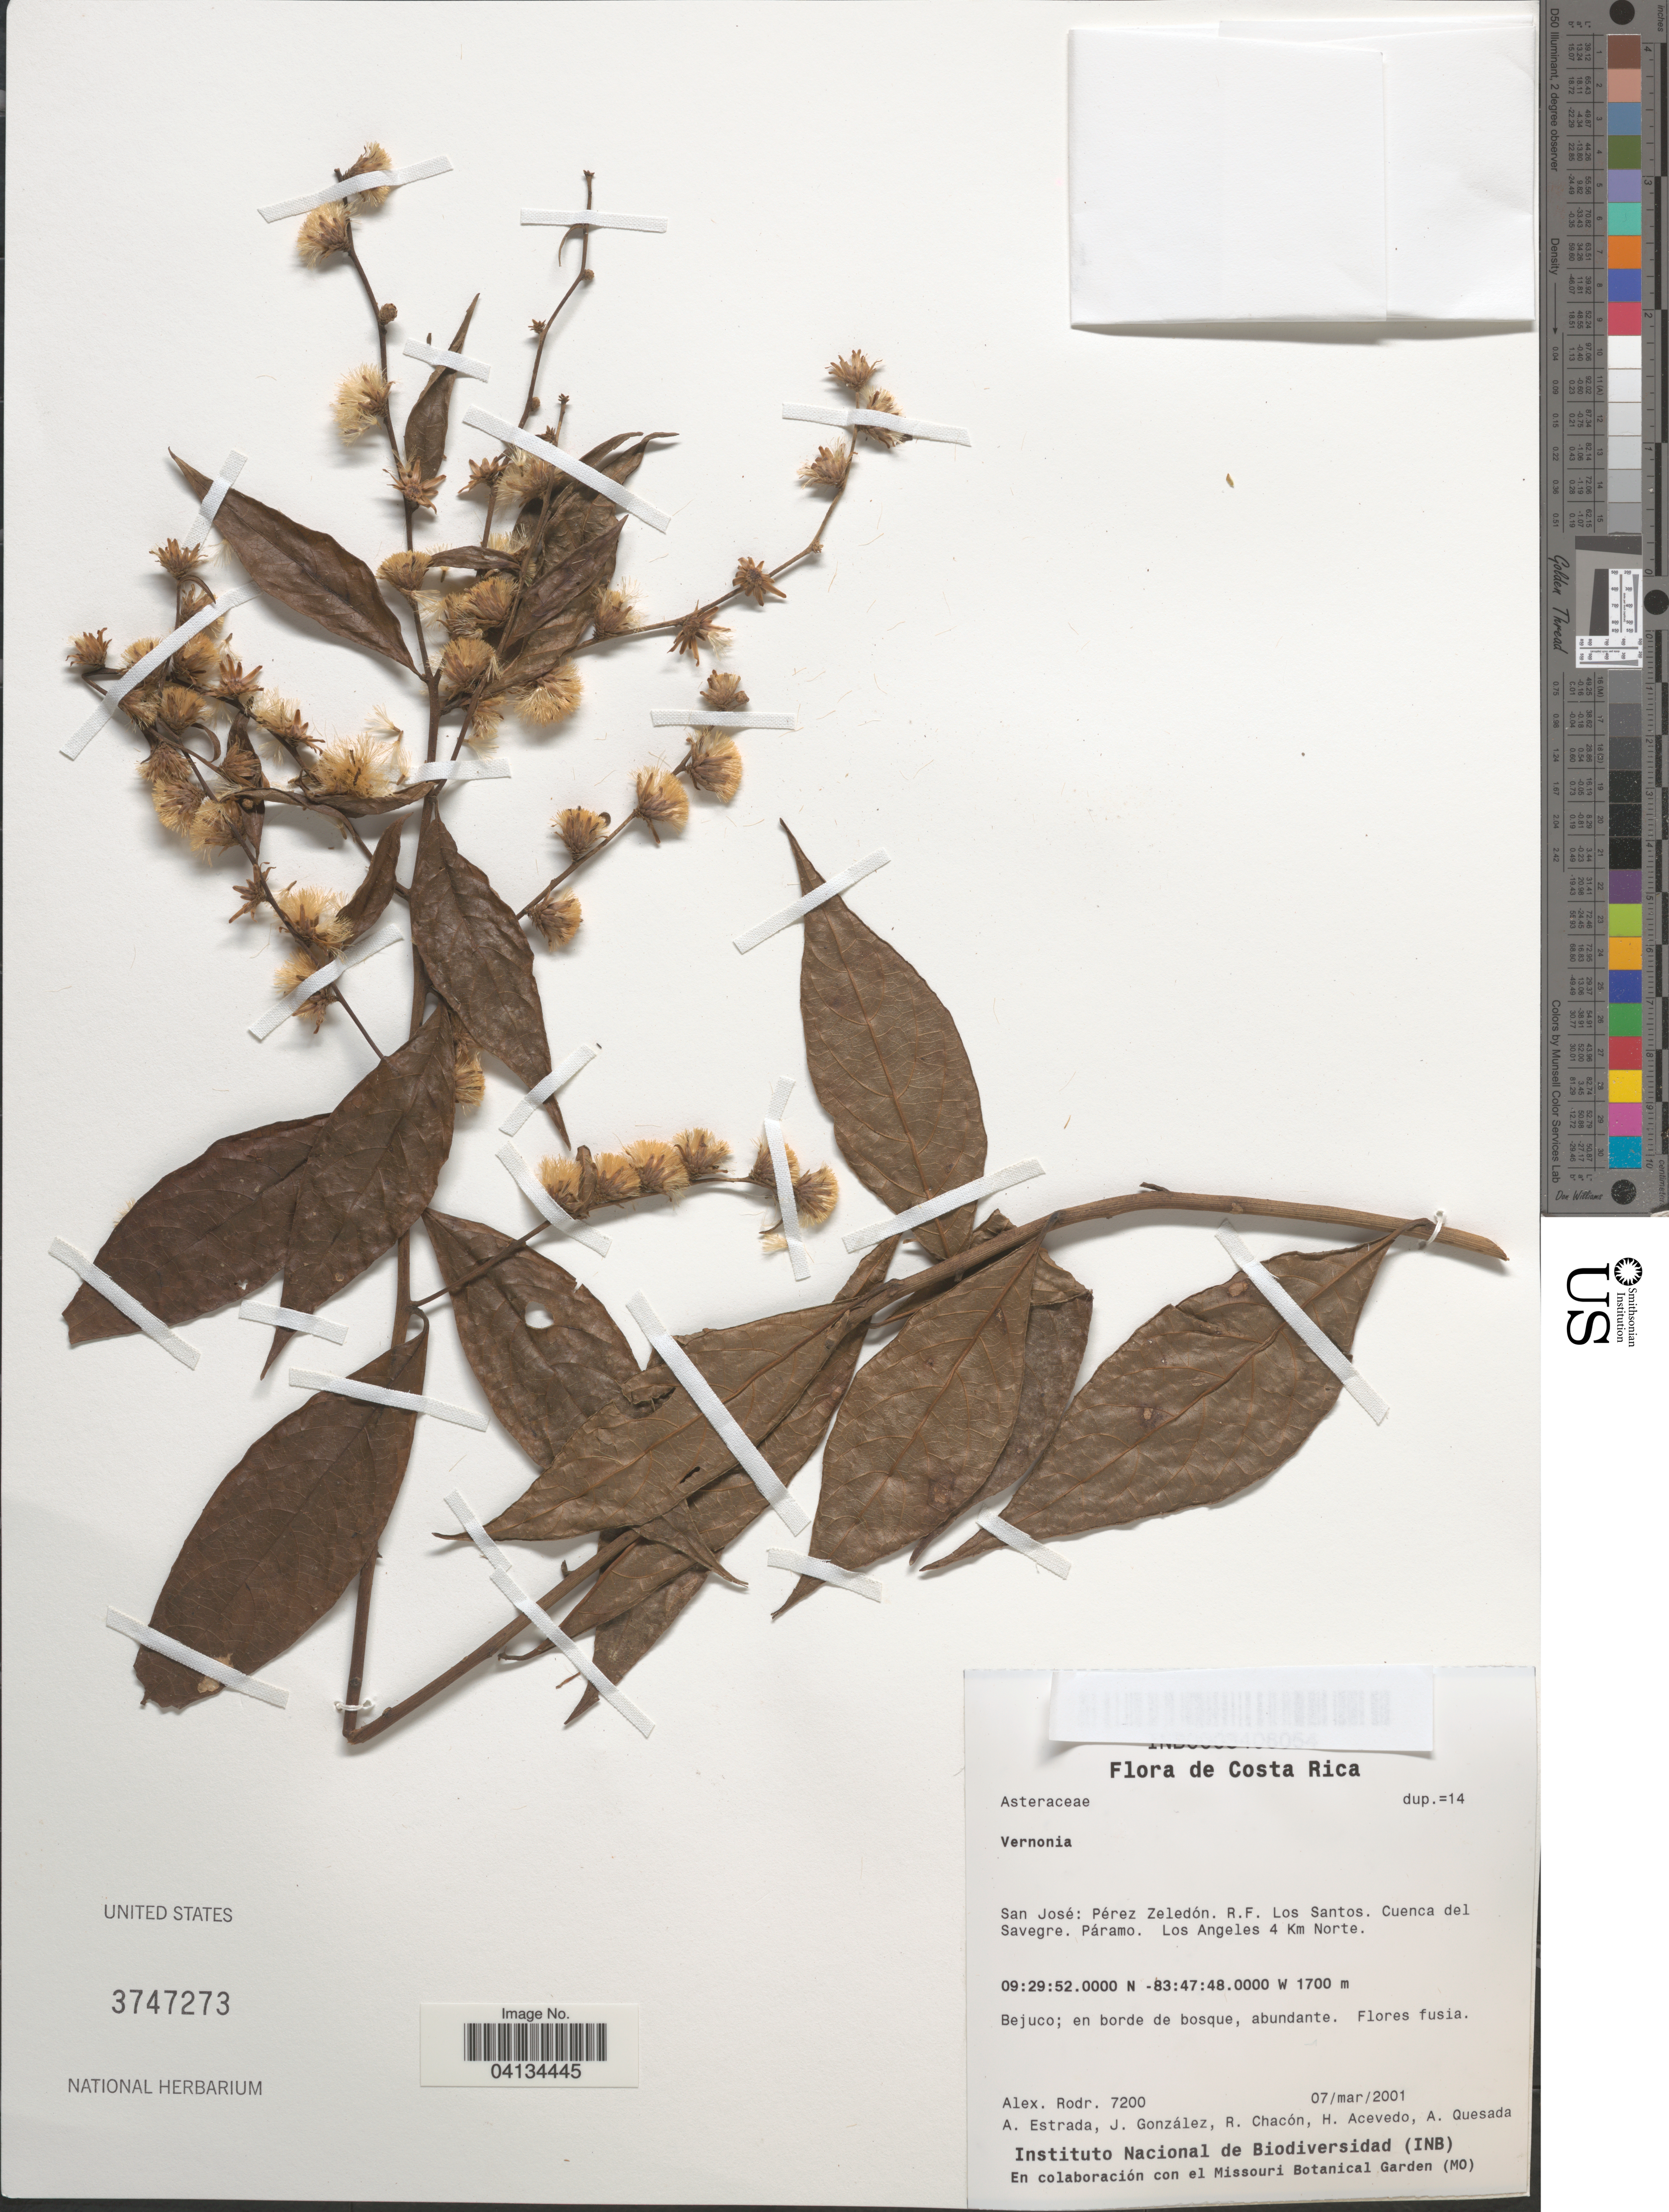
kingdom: Plantae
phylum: Tracheophyta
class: Magnoliopsida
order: Asterales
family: Asteraceae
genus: Lepidaploa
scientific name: Lepidaploa sp.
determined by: Renon, Polla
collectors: A. Rodr., A. Estrada, J. González, R. Chacón & et al.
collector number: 7200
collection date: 2001-03-07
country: Costa Rica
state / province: San José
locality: Pérez Zeledón. R.F. Los Santos. Cuenca del Savegre. Páramo. Los Angeles 4 Km Norte.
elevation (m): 1700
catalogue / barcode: US 3747273